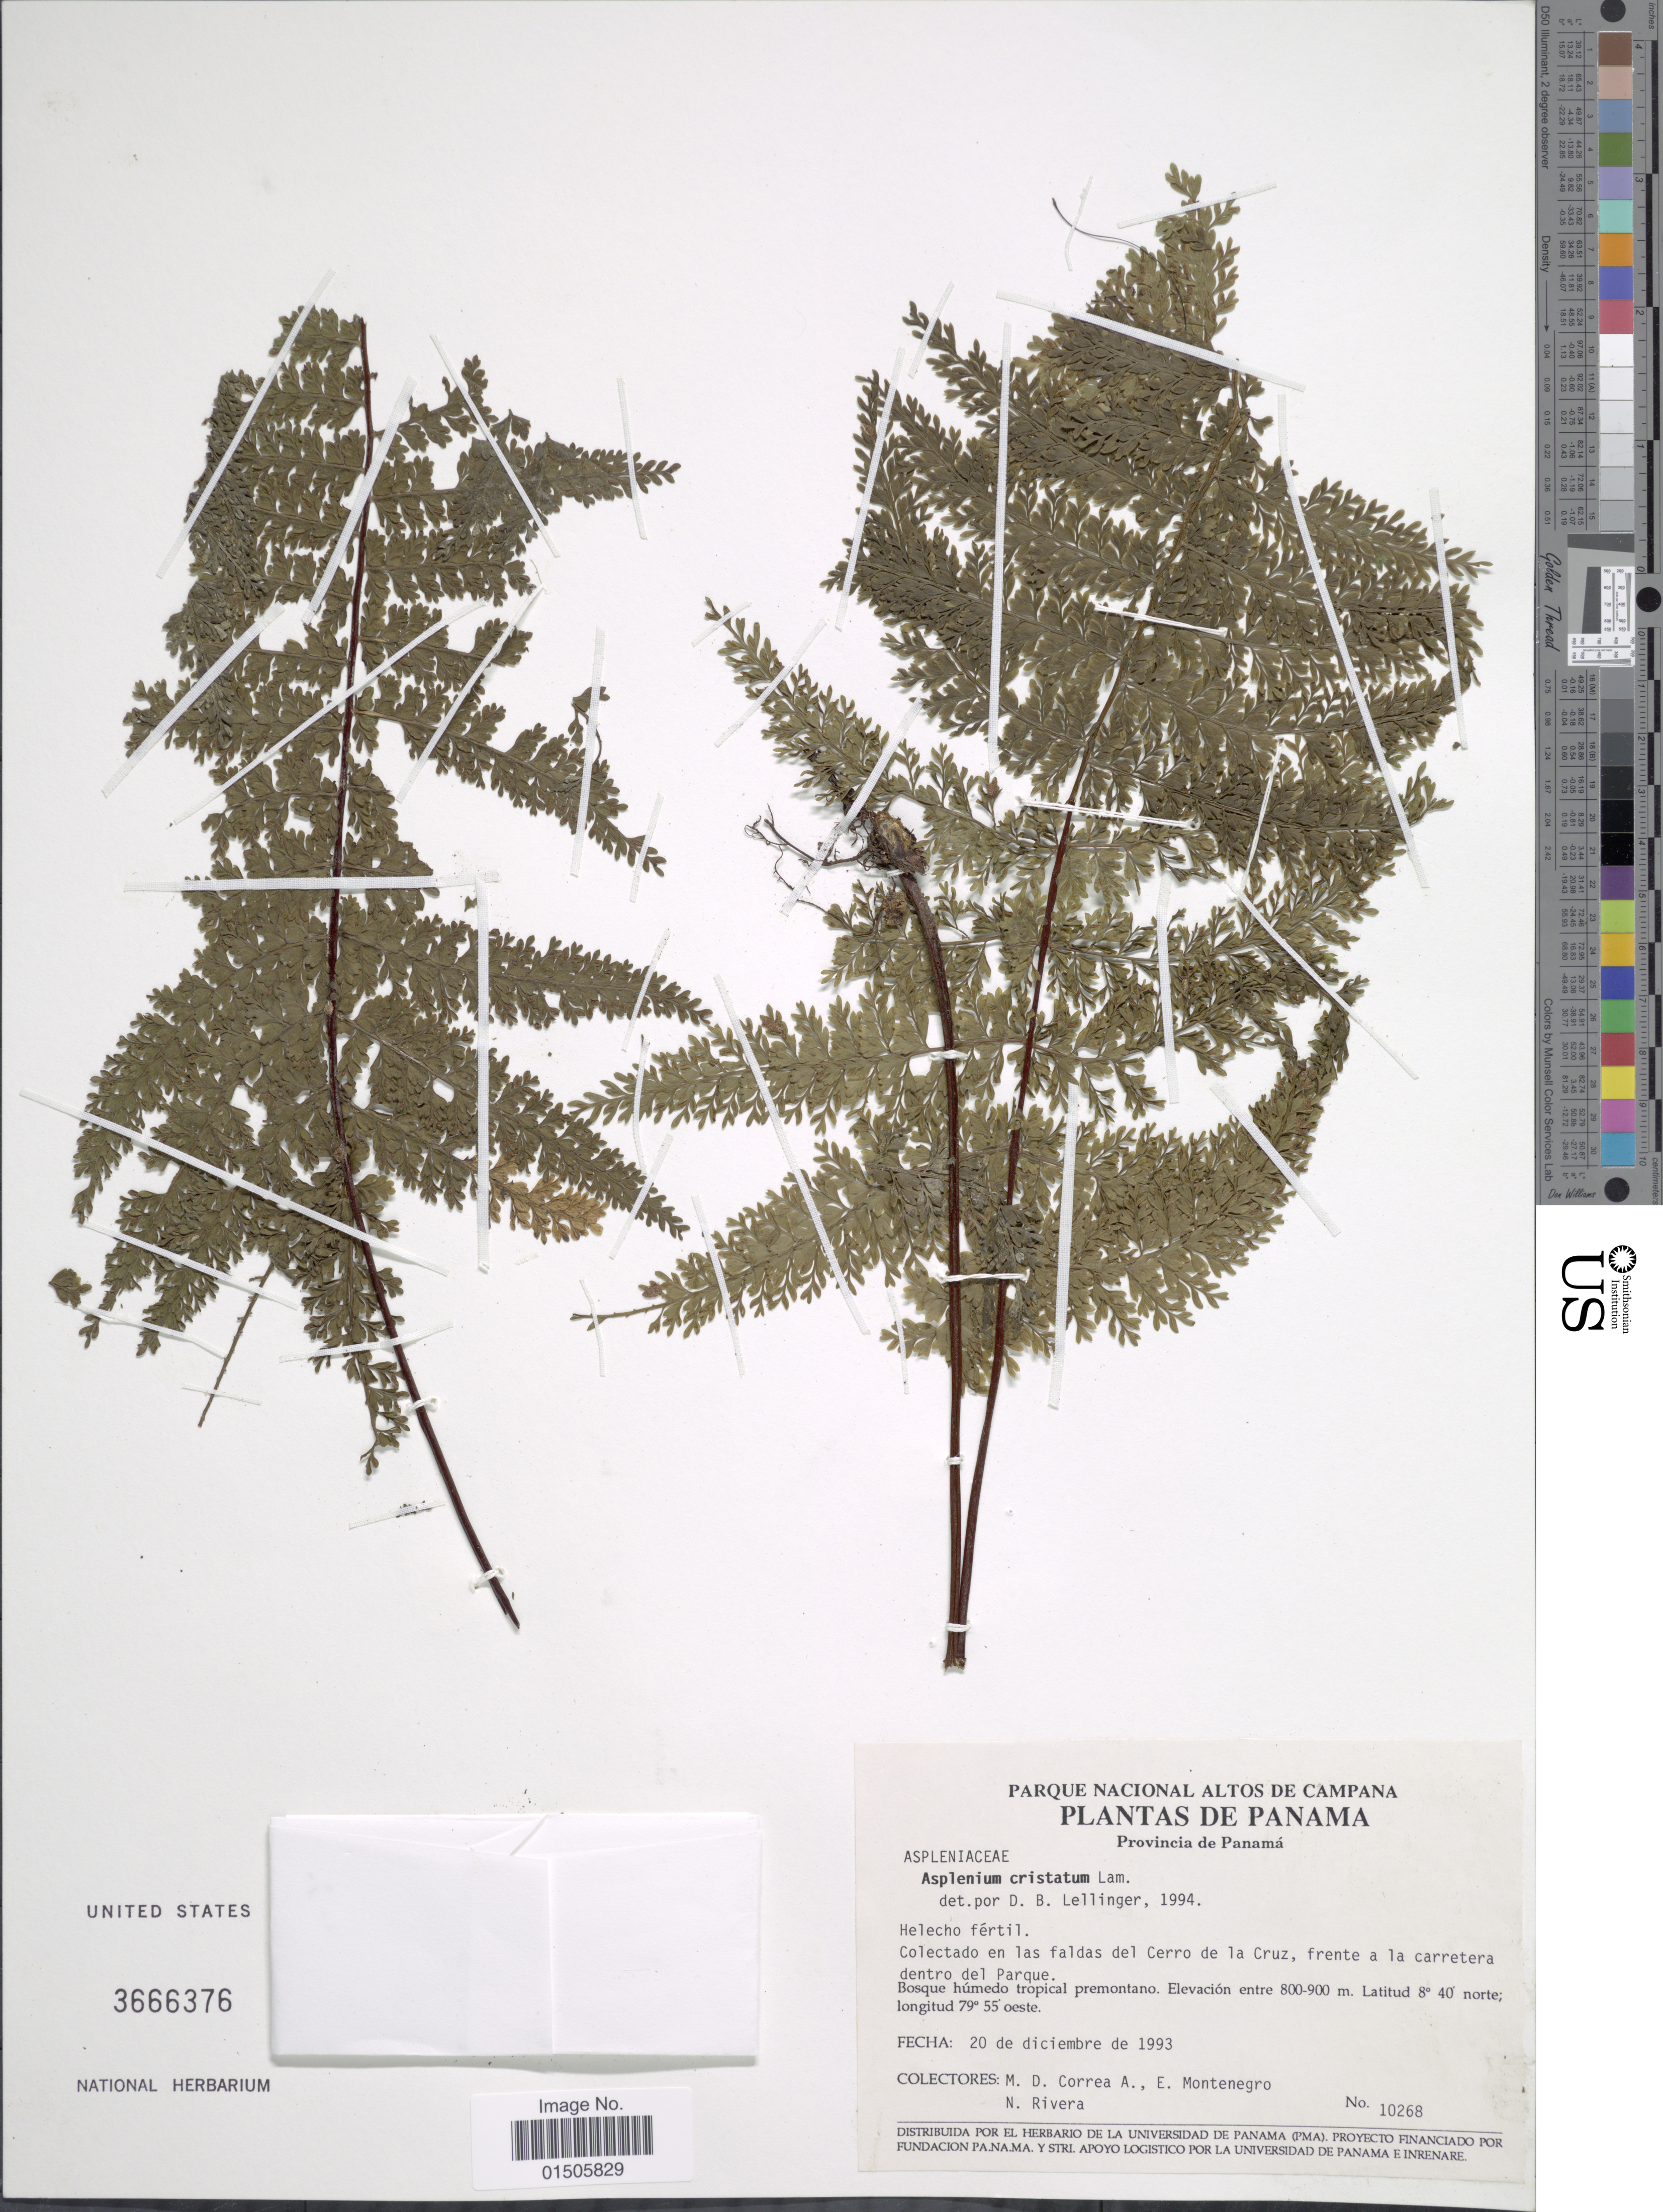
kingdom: Plantae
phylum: Tracheophyta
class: Polypodiopsida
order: Polypodiales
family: Aspleniaceae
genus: Asplenium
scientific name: Asplenium cristatum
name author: Lam.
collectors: M. D. Corrêa-A., E. Montenegro & N. Rivera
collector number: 10268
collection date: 1993-12-20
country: Panama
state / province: Panamá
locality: Colectado en las faldas del Cerro de la Cruz, frente a la carretera dentro del Parque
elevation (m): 800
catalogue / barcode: US 3666376